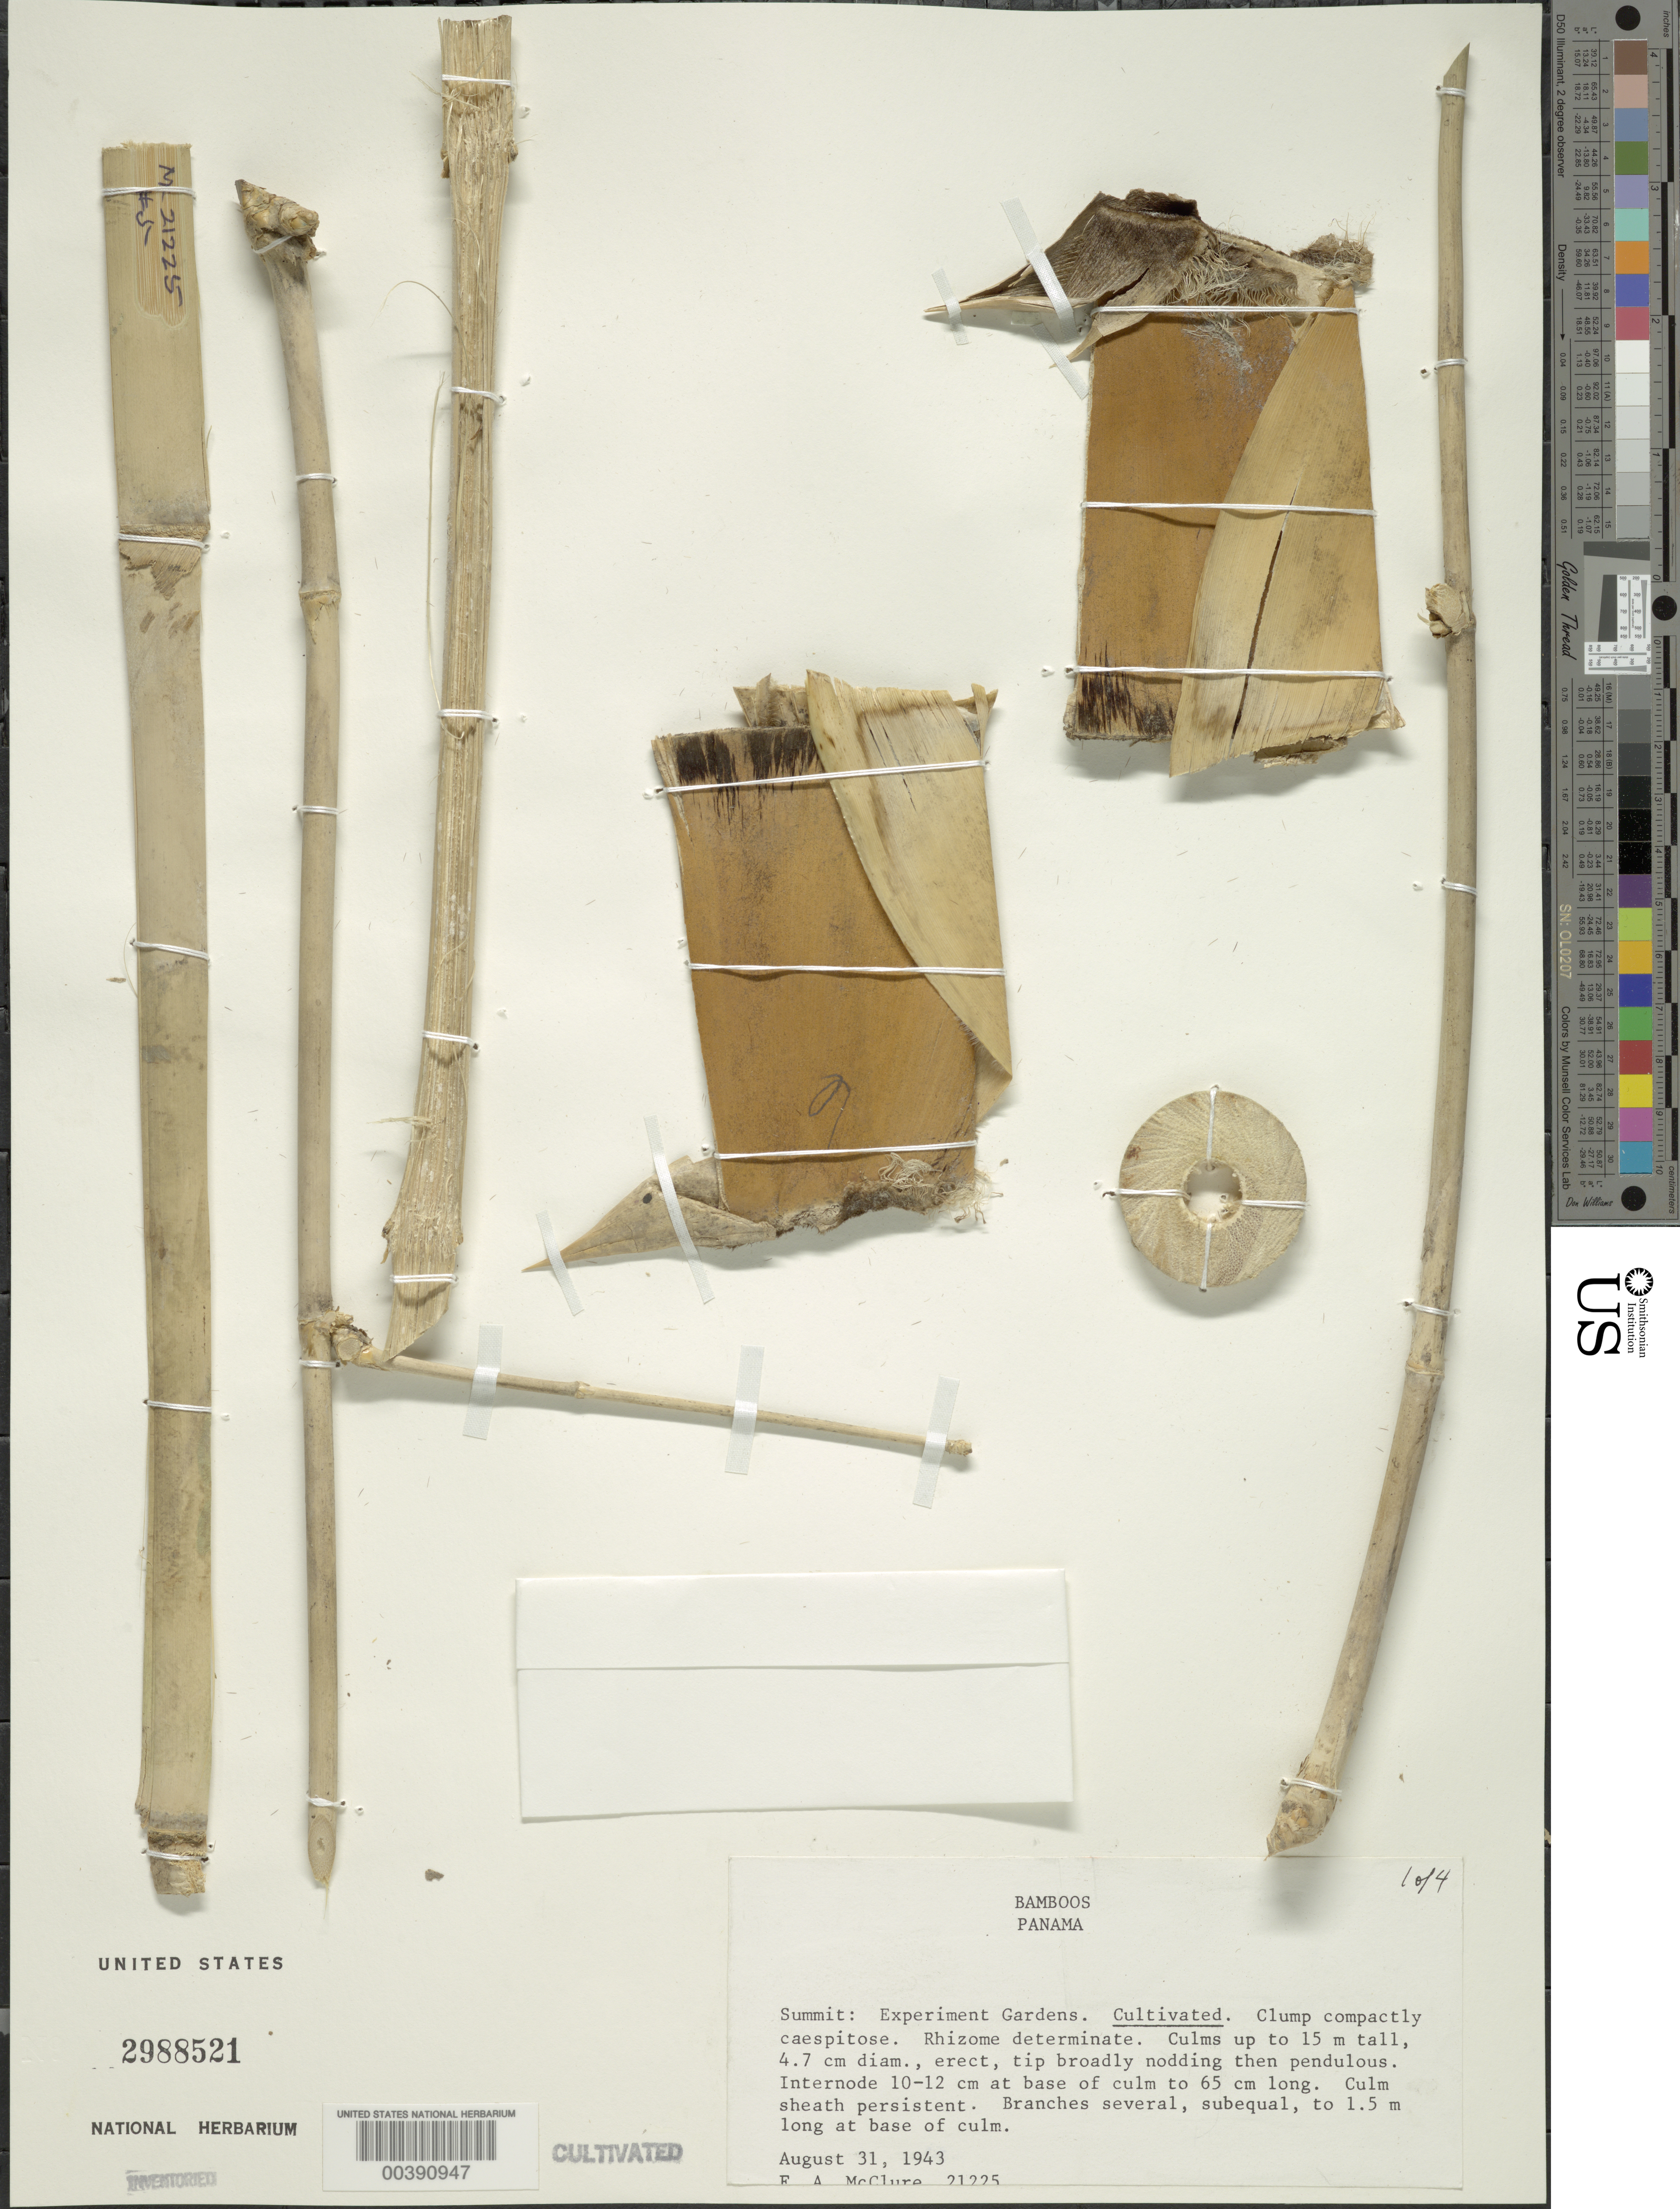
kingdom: Plantae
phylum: Tracheophyta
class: Liliopsida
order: Poales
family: Poaceae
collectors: F. A. McClure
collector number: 21225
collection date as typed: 31 Aug 1943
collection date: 1943-08-31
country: Panama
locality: Summit, Experimental Gardens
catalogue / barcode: US 2988521